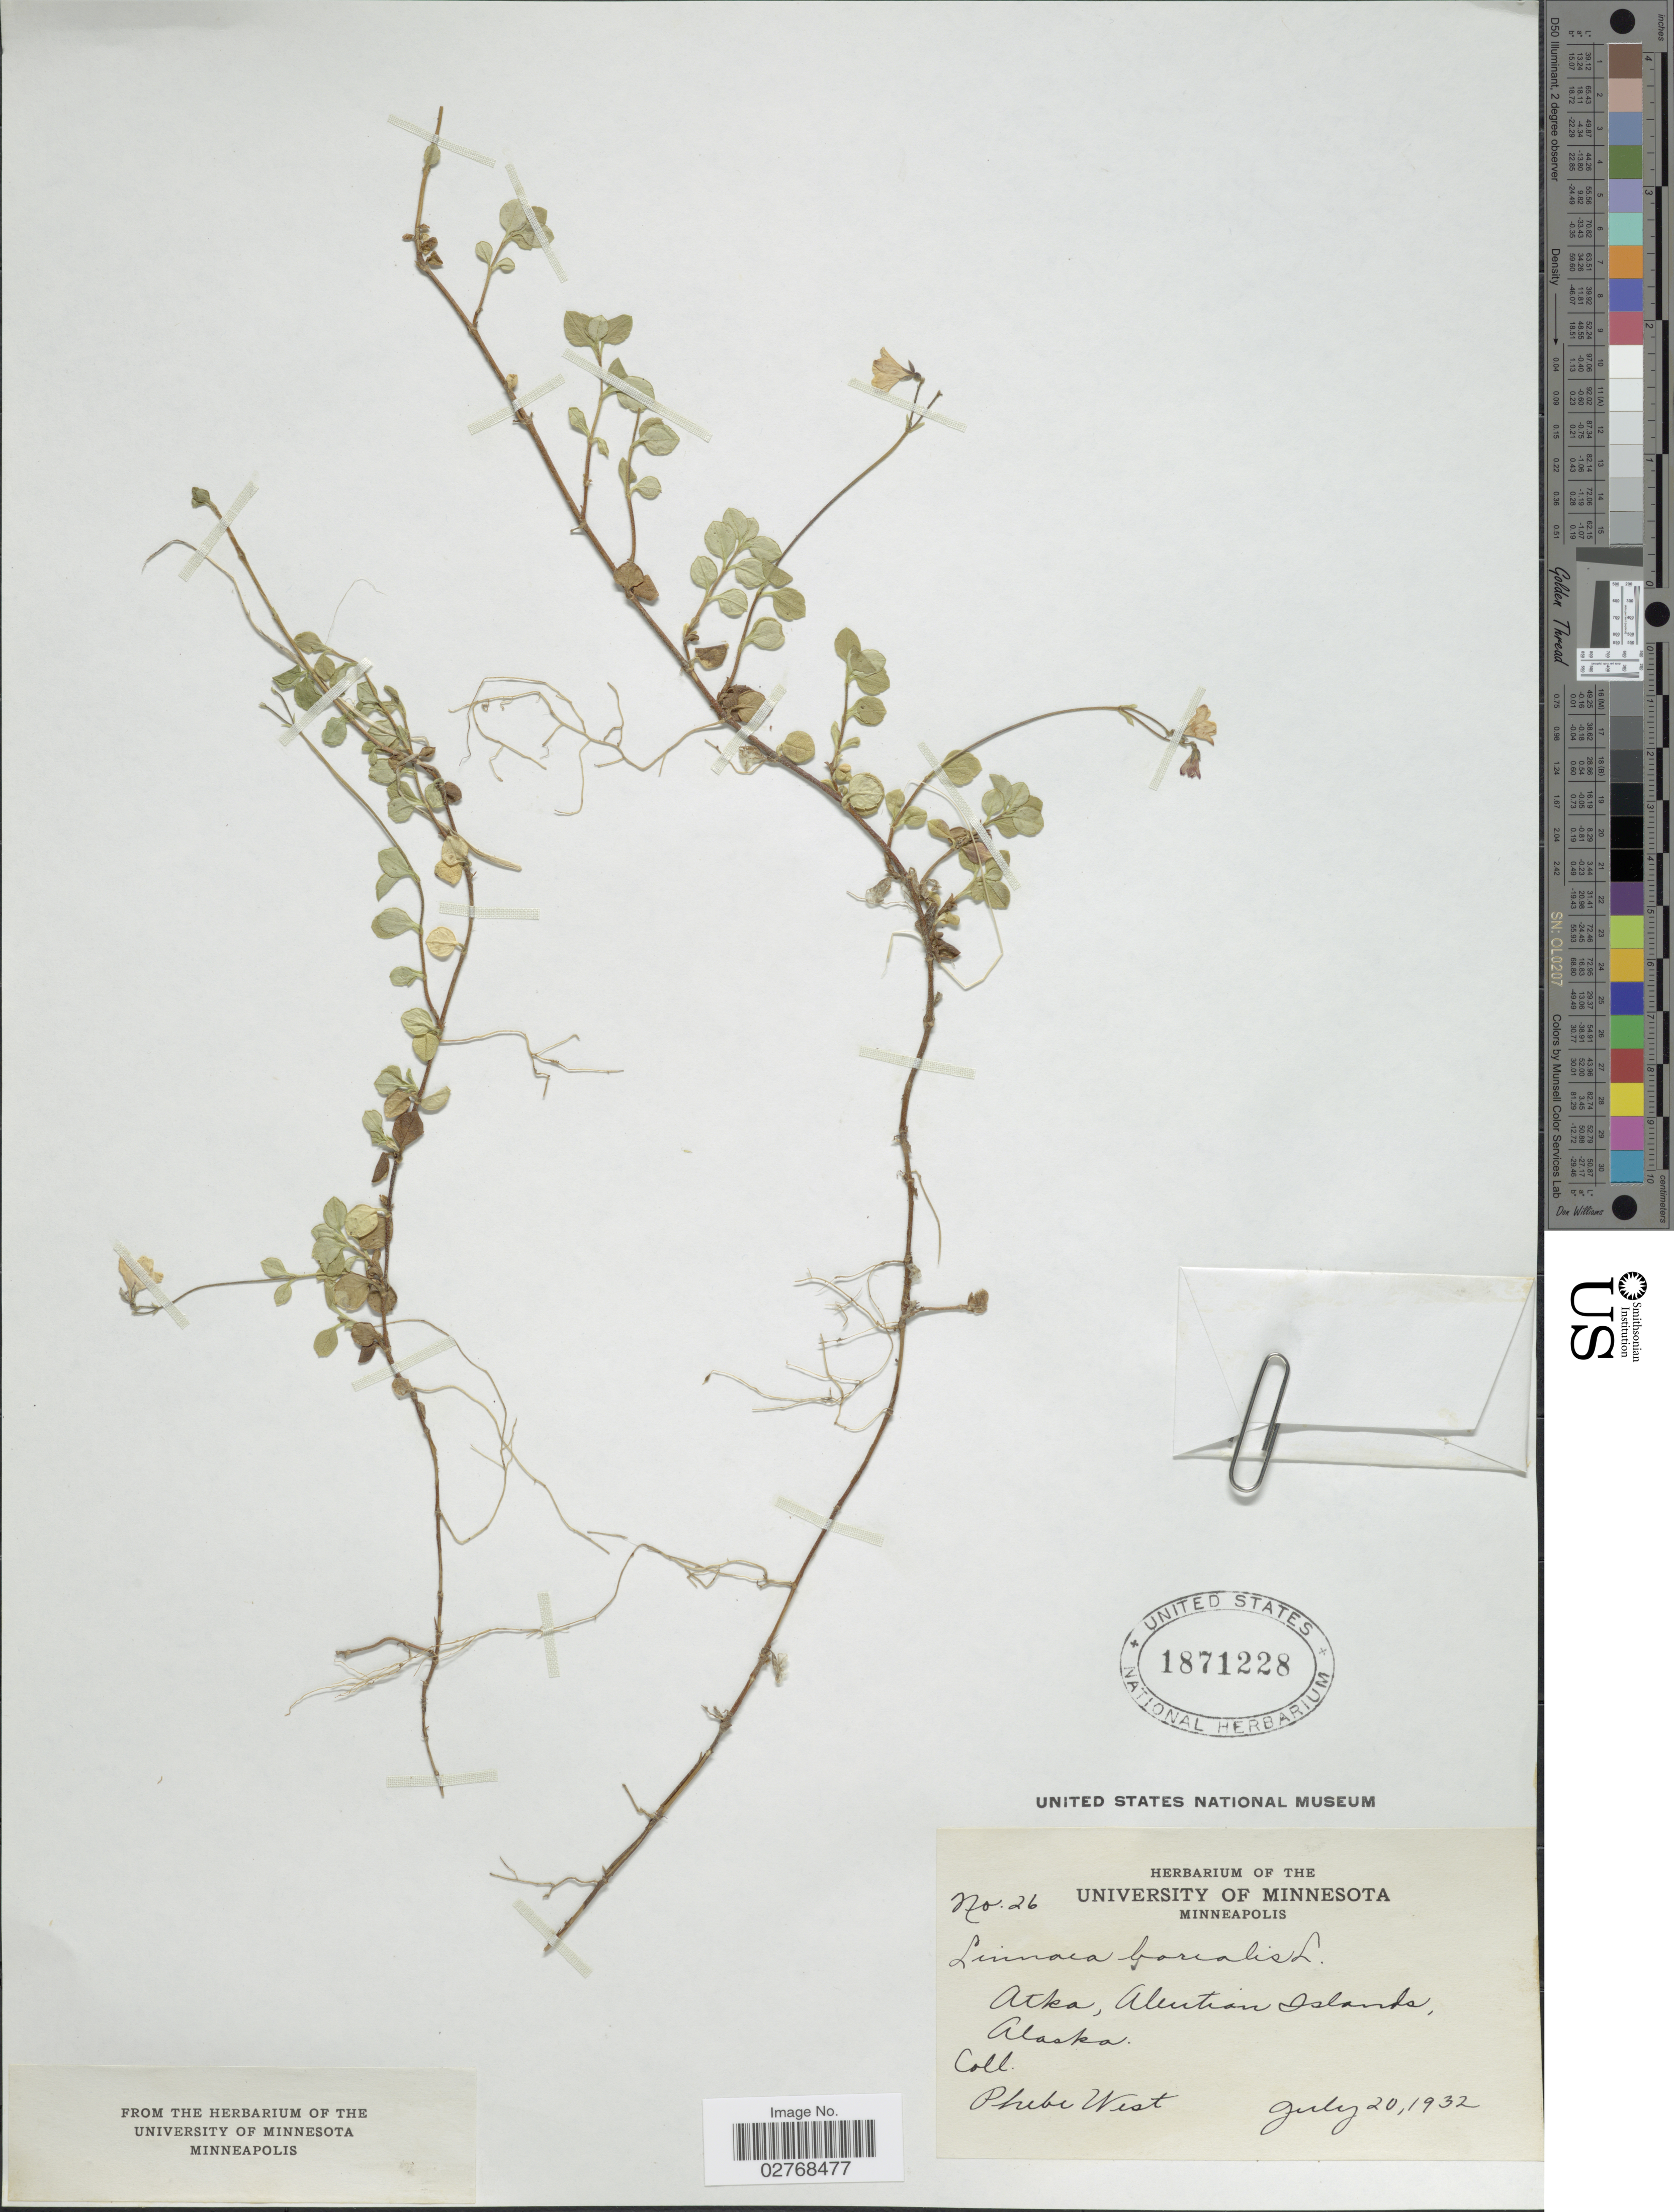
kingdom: Plantae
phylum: Tracheophyta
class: Magnoliopsida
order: Dipsacales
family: Caprifoliaceae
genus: Linnaea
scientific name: Linnaea borealis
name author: L.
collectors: P. West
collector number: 26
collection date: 1932-07-20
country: United States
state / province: Alaska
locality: Atka, Aleutian Islands.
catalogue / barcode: US 1871228